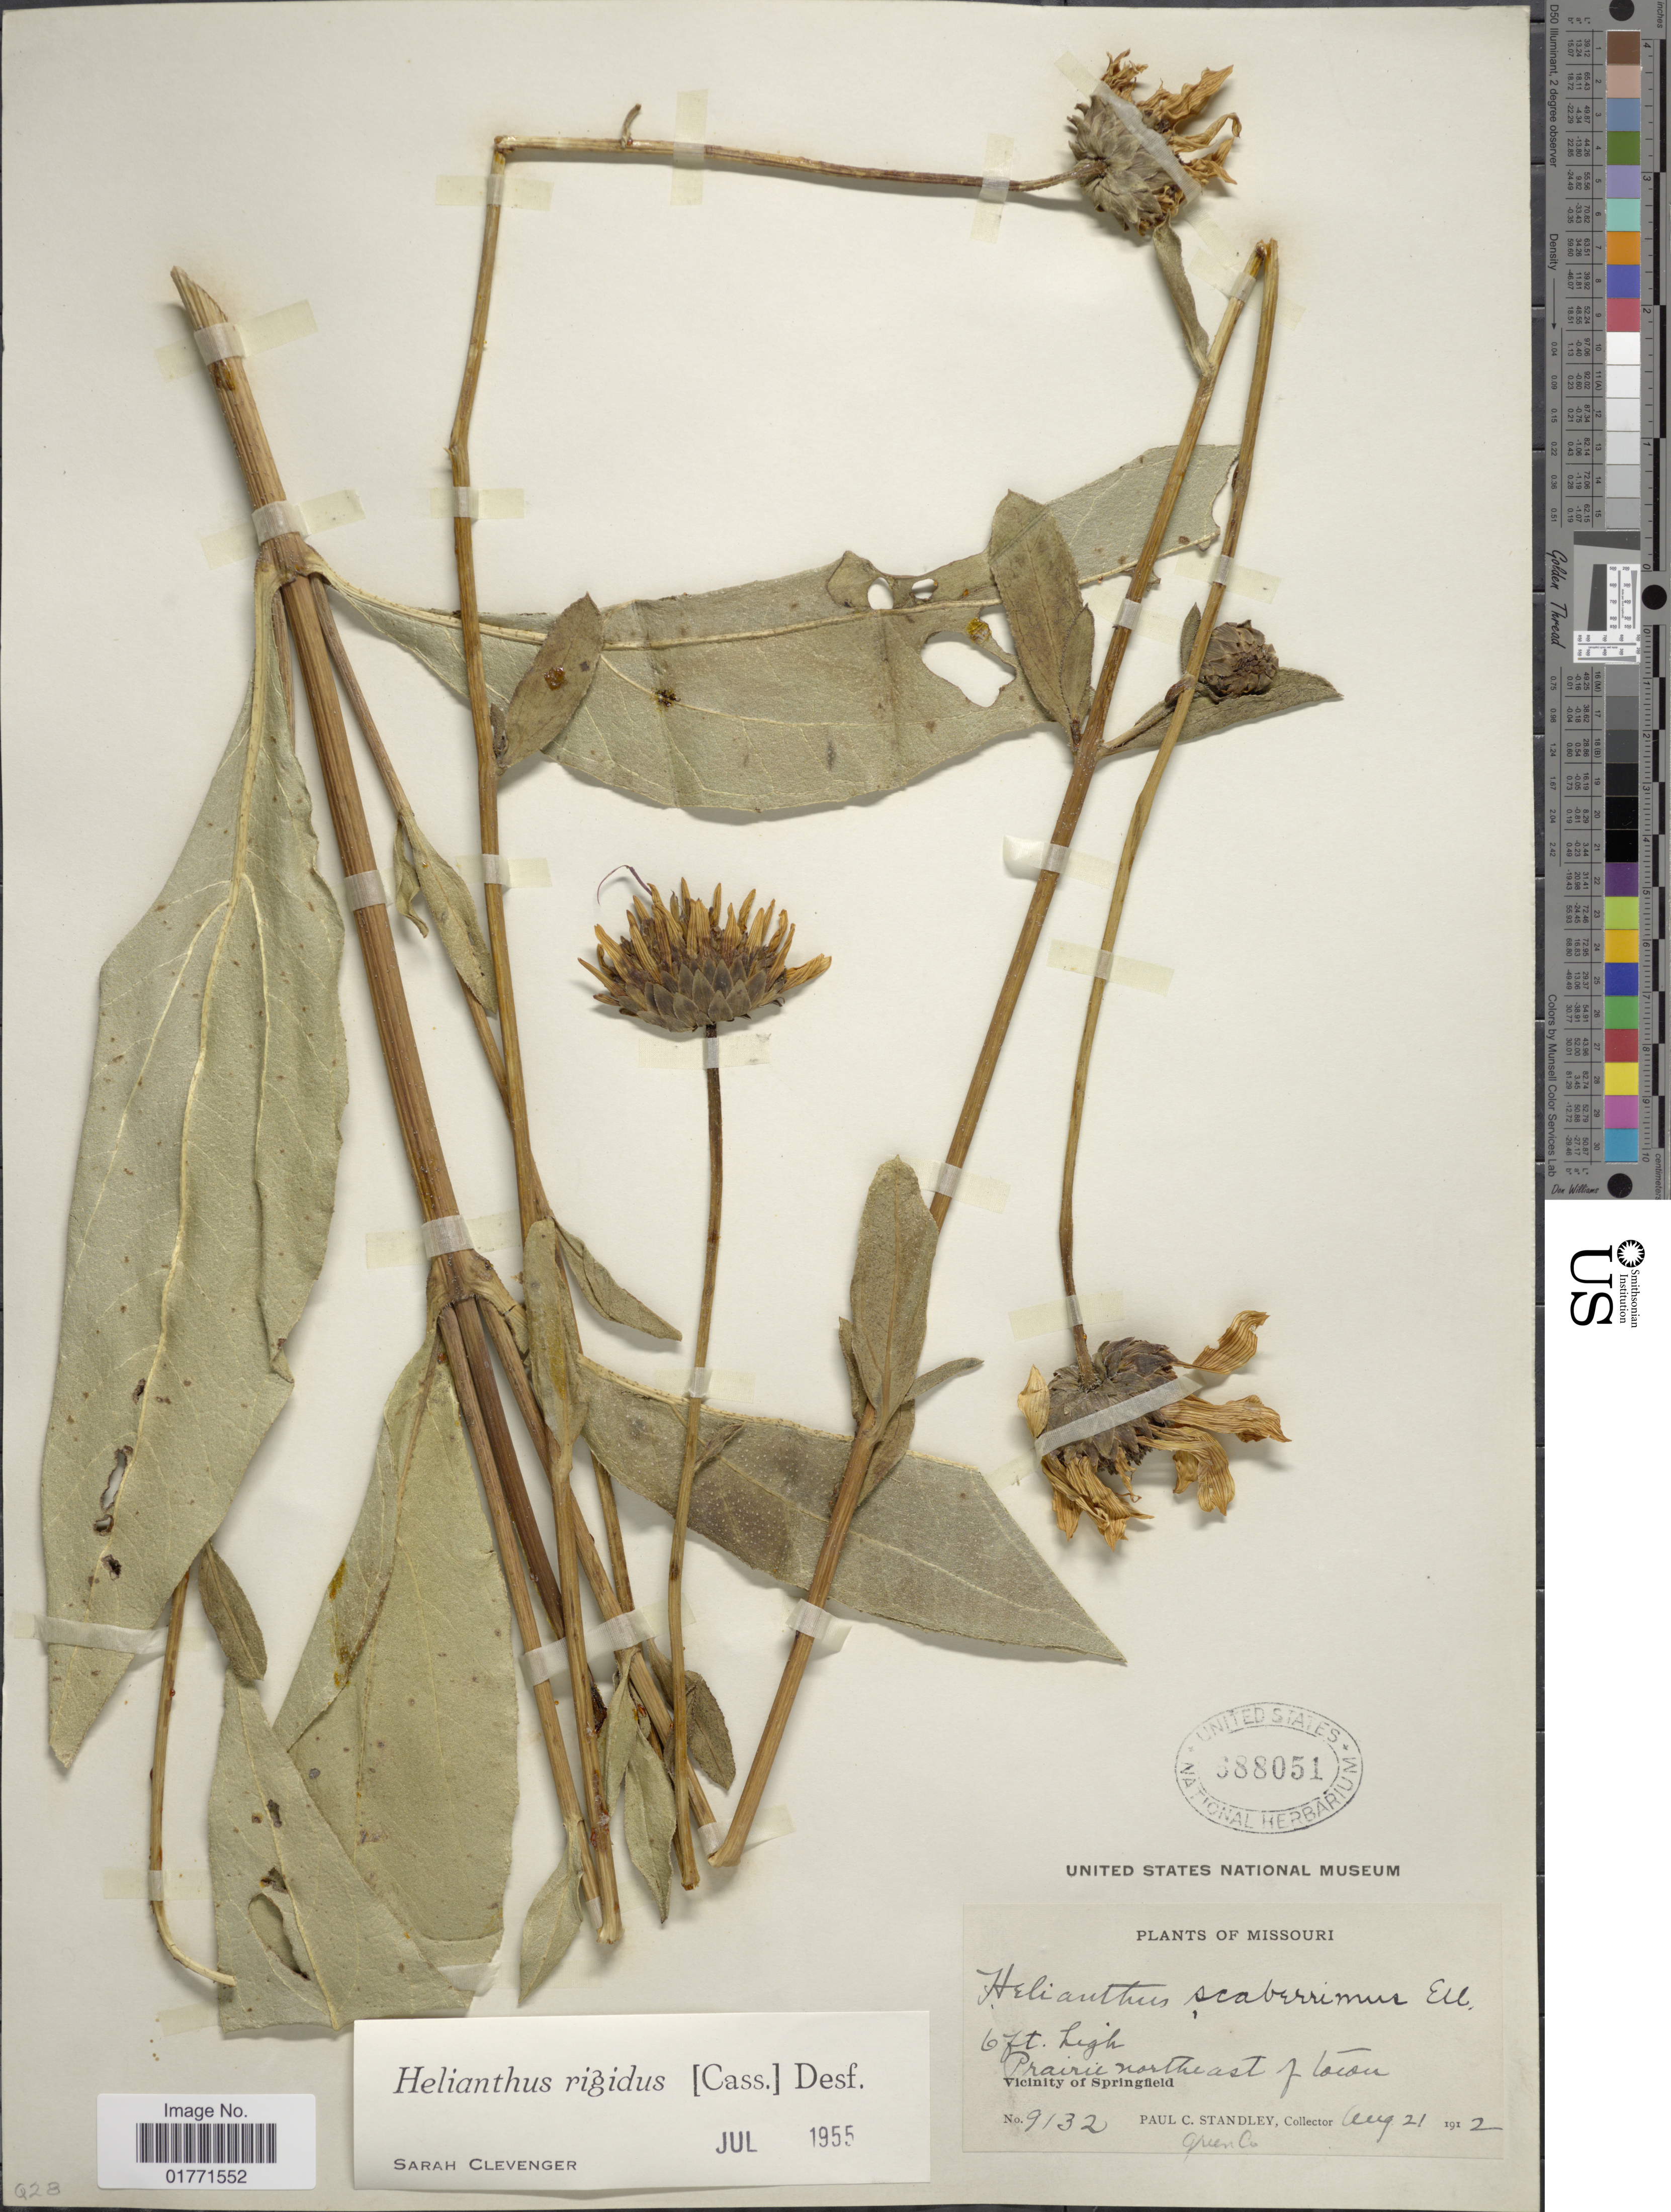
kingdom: Plantae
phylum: Tracheophyta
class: Magnoliopsida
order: Asterales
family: Asteraceae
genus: Helianthus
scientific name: Helianthus rigidus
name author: (Cass.) Desf.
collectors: P. C. Standley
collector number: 9132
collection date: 1912-08-21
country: United States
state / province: Missouri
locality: Missouri, Prairie northeast of town, Vicinity of Springfield.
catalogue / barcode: US 688051